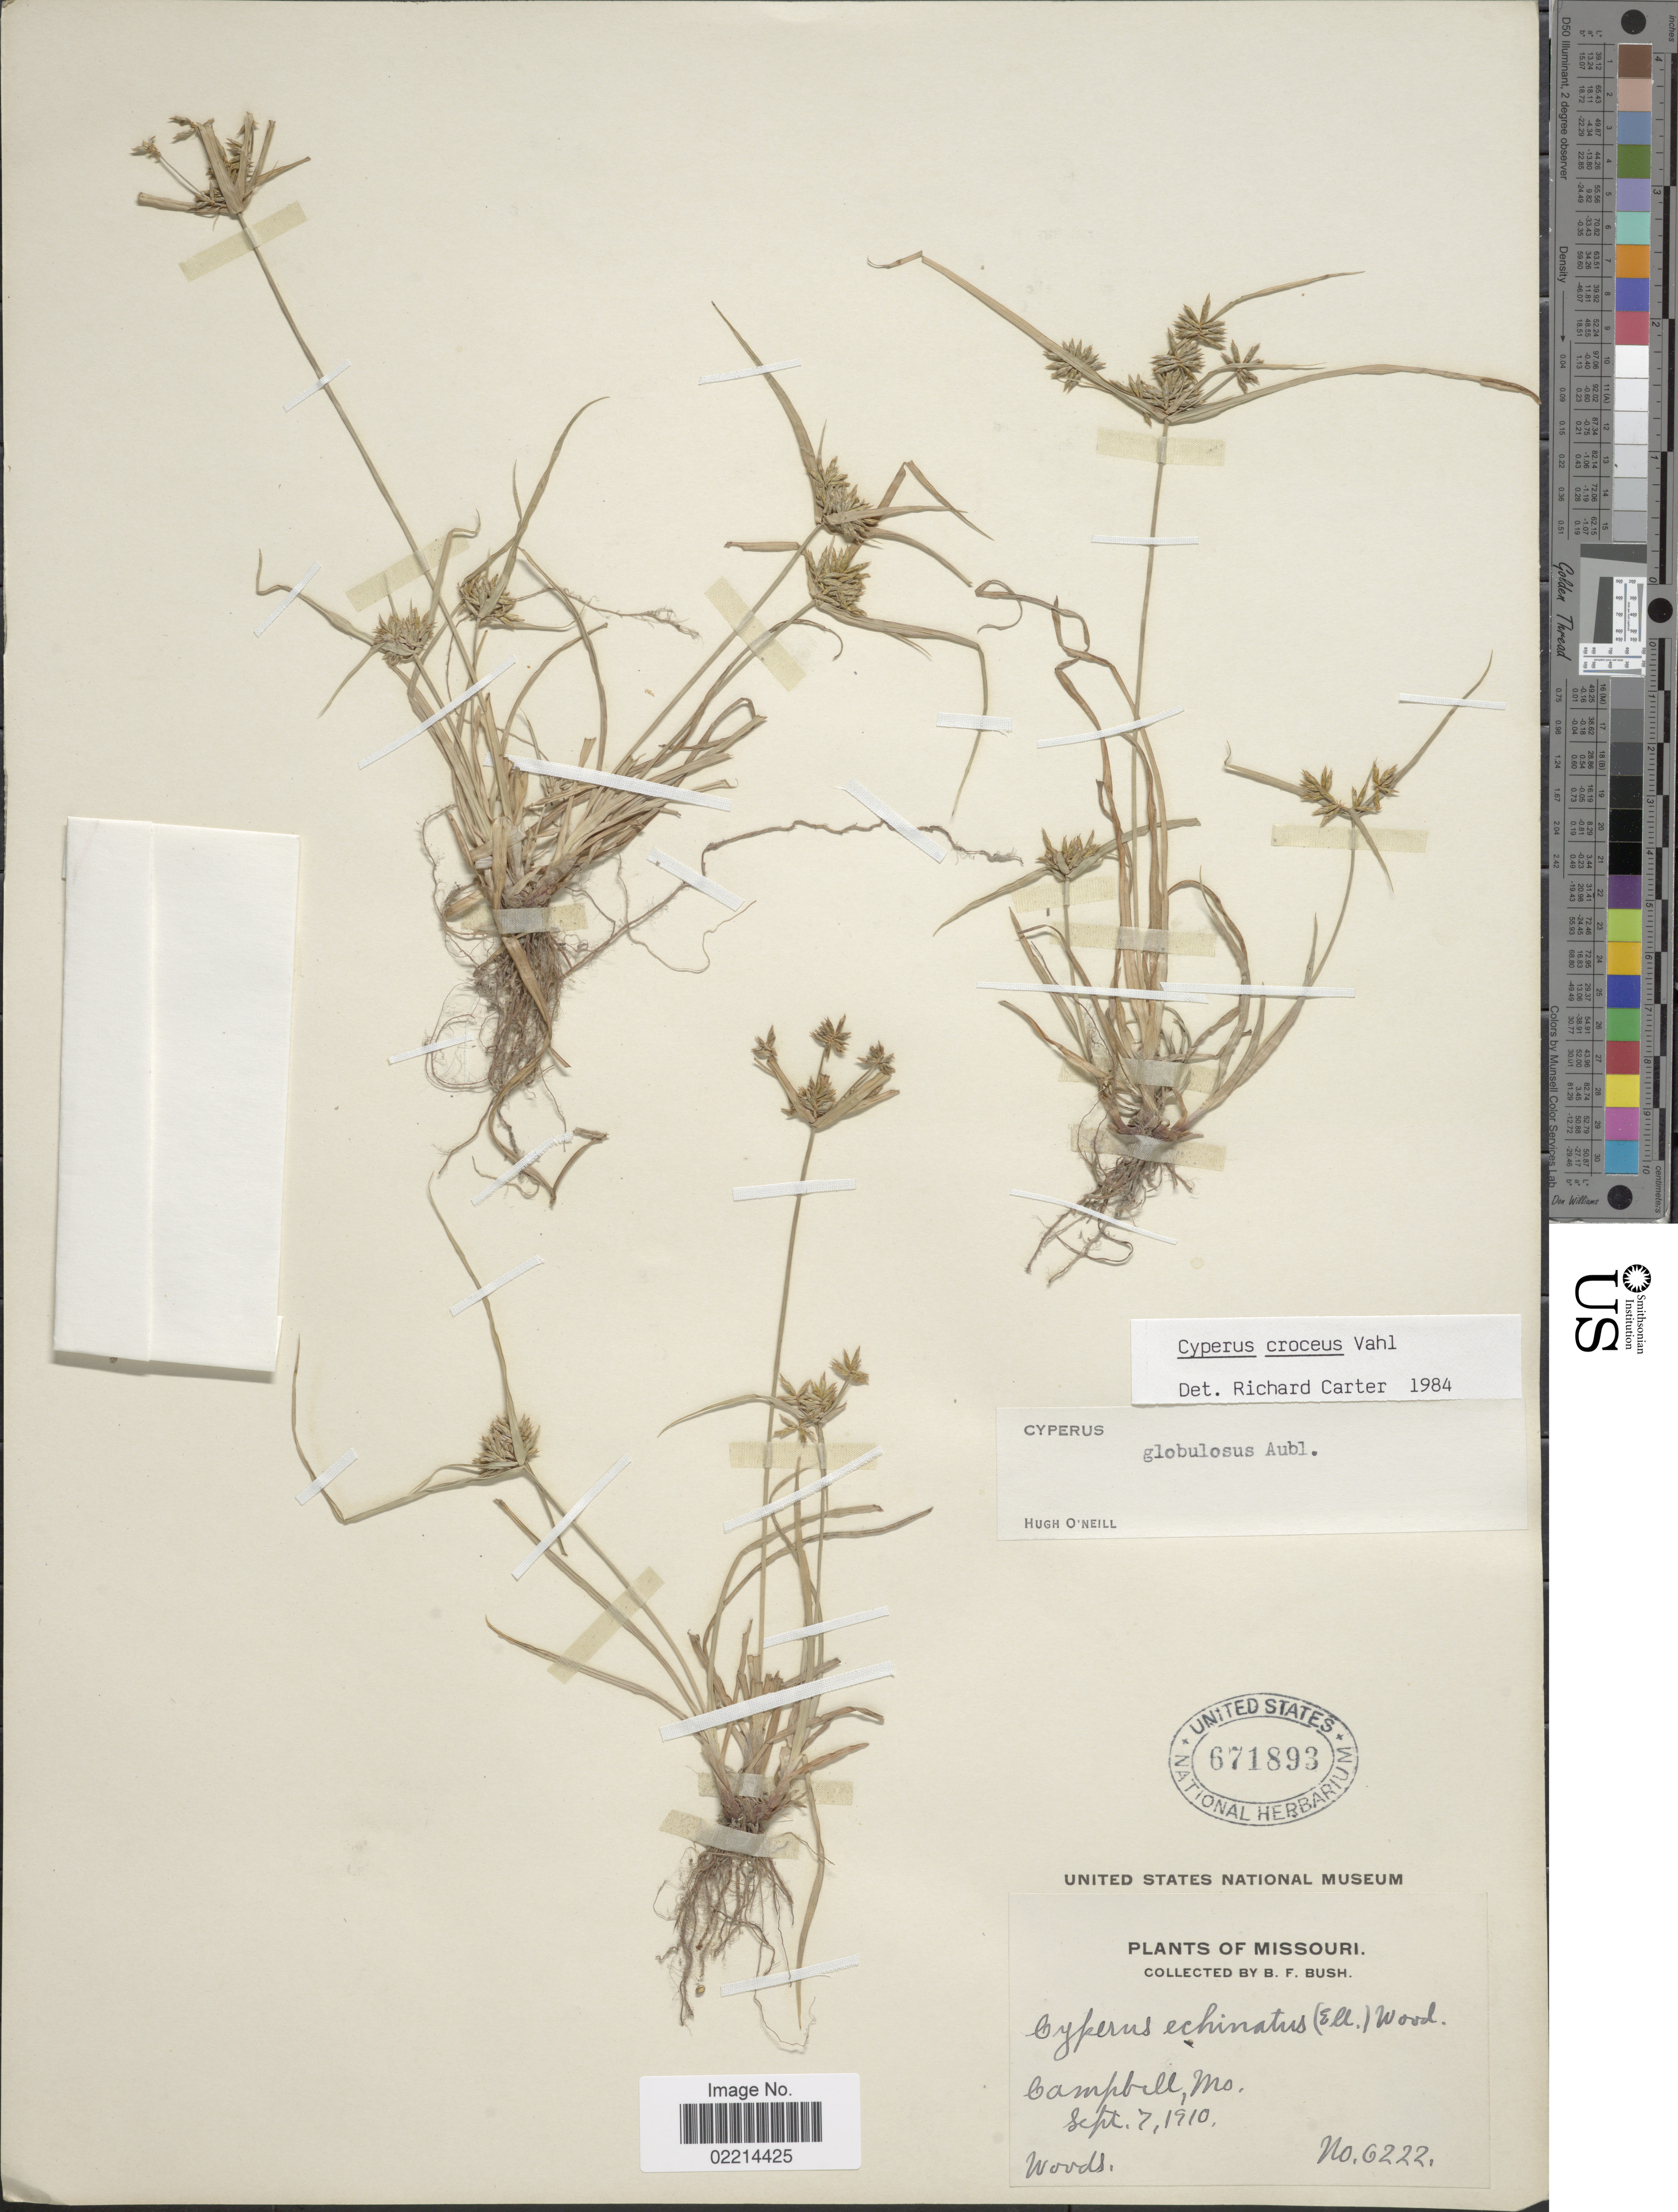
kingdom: Plantae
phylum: Tracheophyta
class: Liliopsida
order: Poales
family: Cyperaceae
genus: Cyperus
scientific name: Cyperus croceus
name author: Vahl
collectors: B. F. Bush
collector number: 6222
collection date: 1910-09-07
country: United States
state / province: Missouri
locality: Campbell, Mo., woods.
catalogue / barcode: US 671893